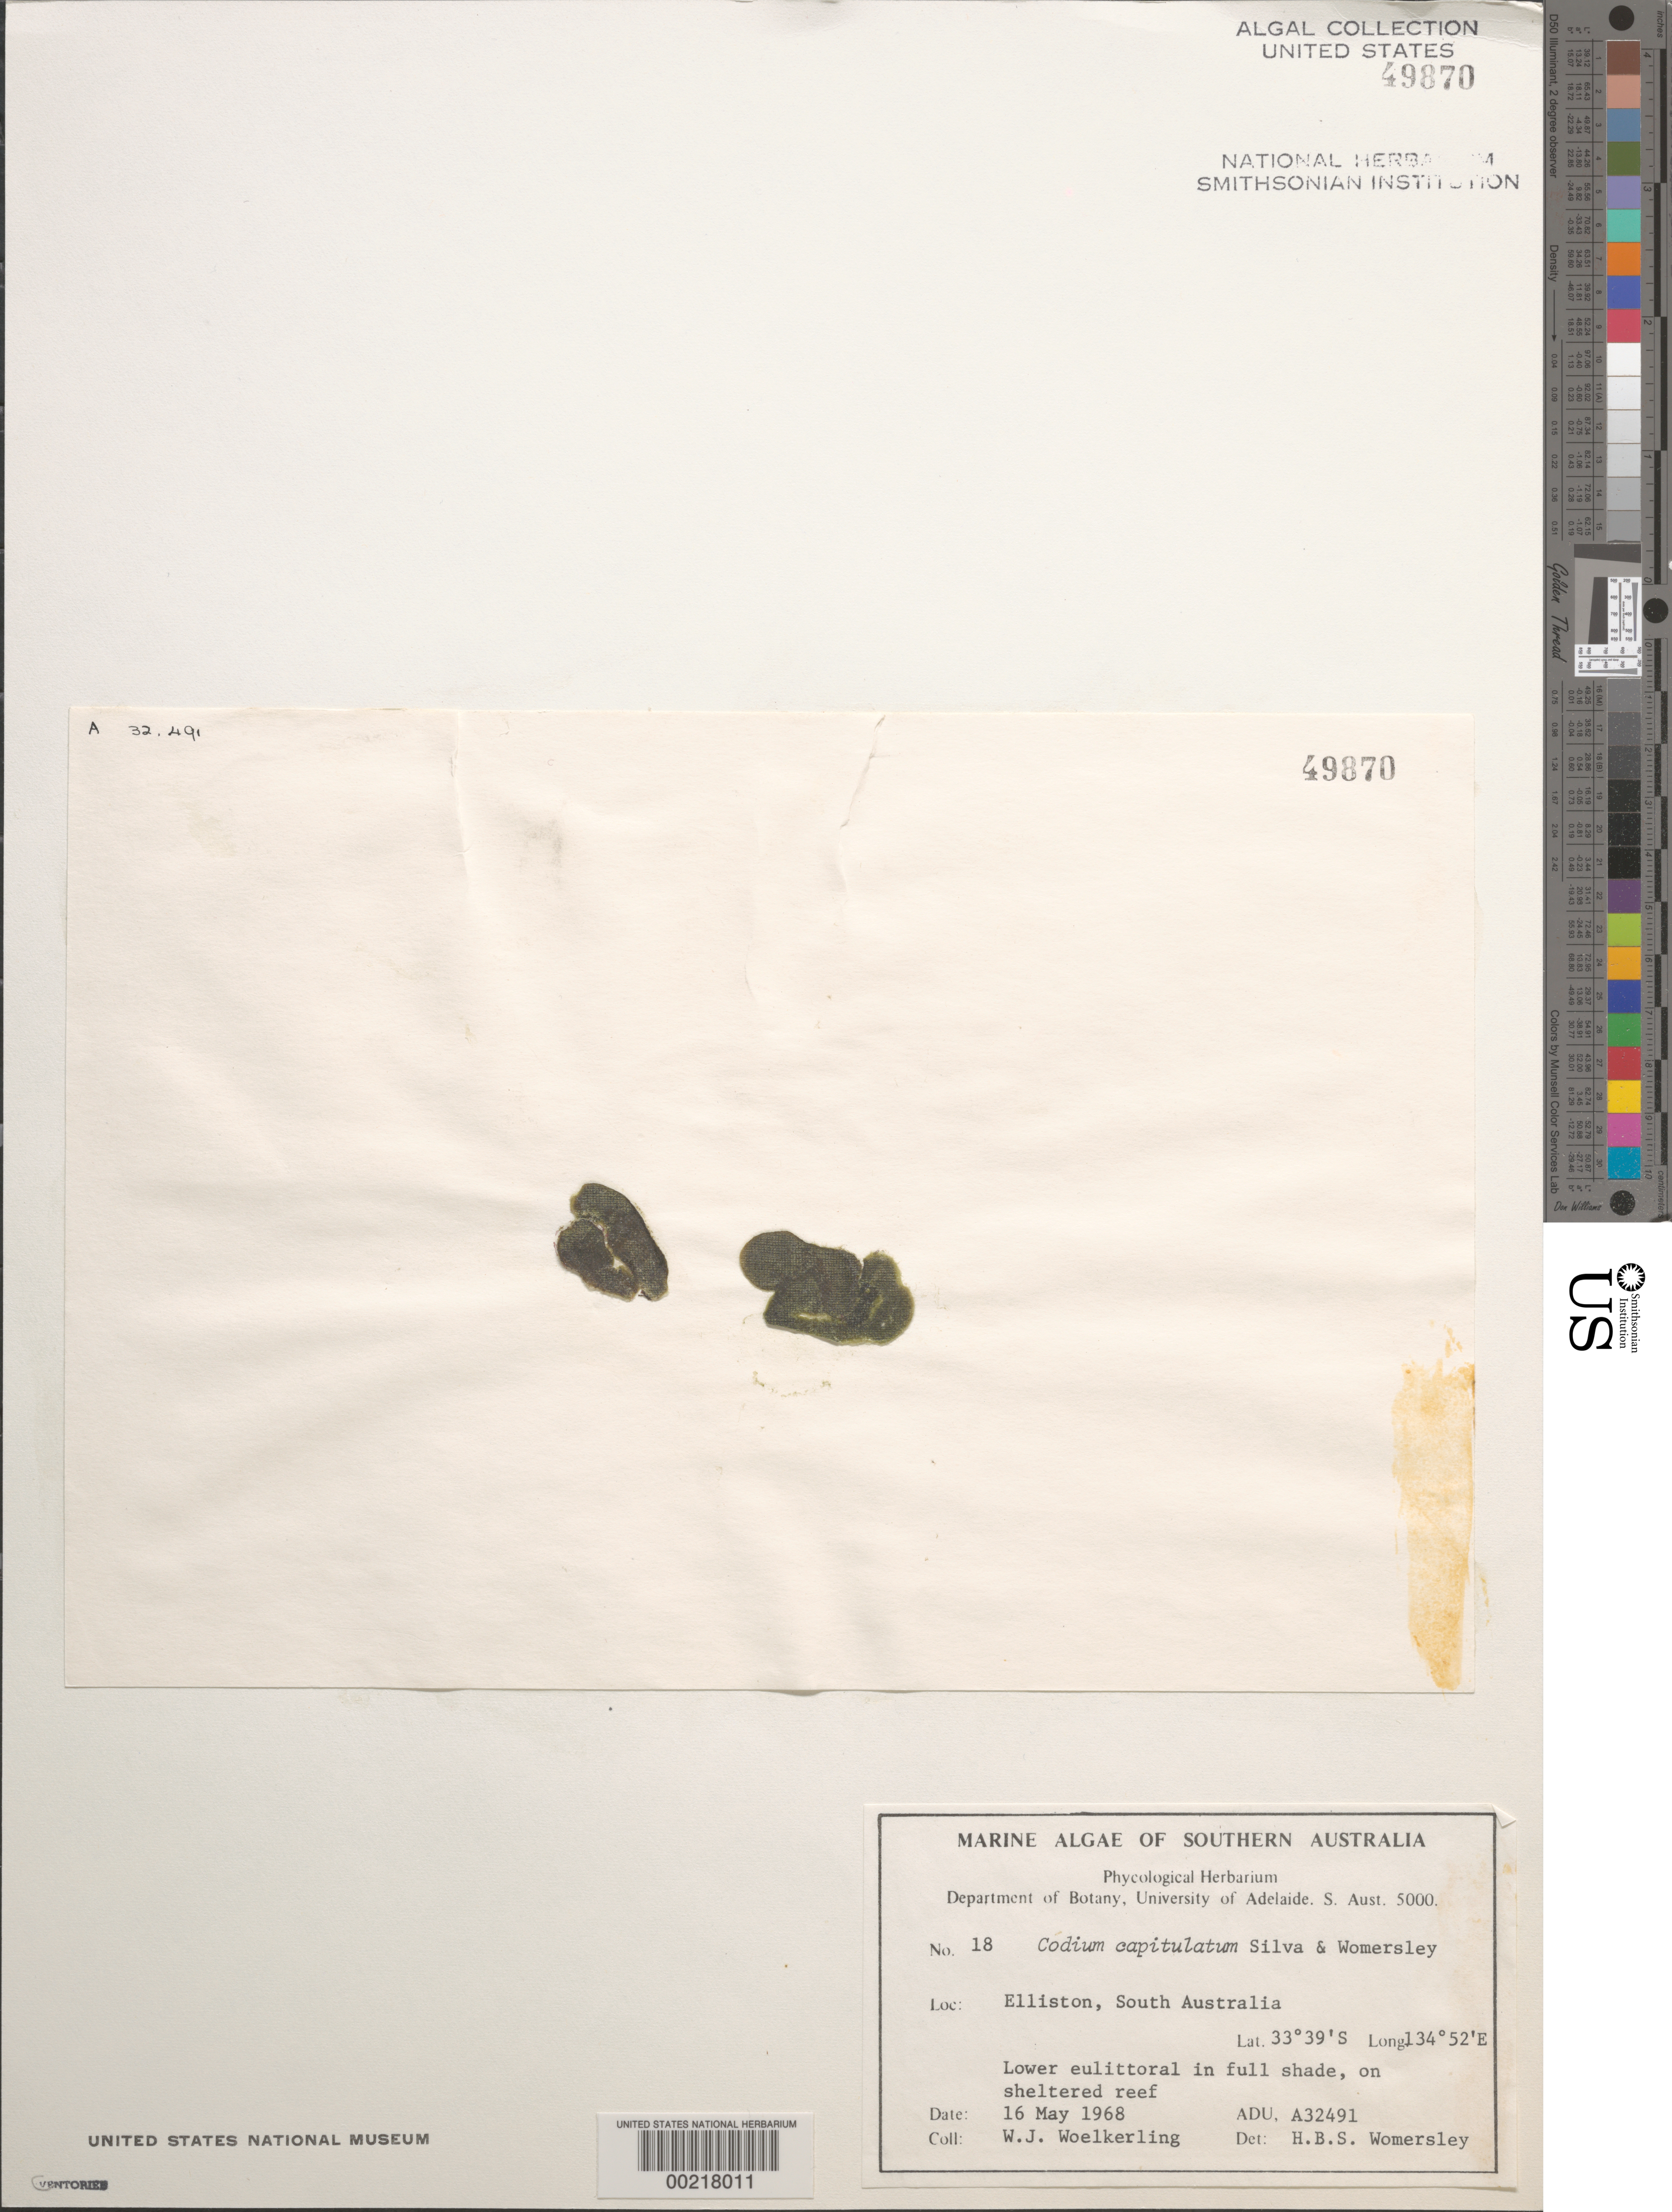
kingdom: Plantae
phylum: Chlorophyta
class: Ulvophyceae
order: Bryopsidales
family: Codiaceae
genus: Codium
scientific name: Codium capitulatum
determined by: Womersley, H. B. S.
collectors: W. Woelkerling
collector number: ADU A32491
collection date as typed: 16 May 1968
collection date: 1968-05-16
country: Australia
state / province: South Australia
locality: Elliston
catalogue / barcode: US 49870